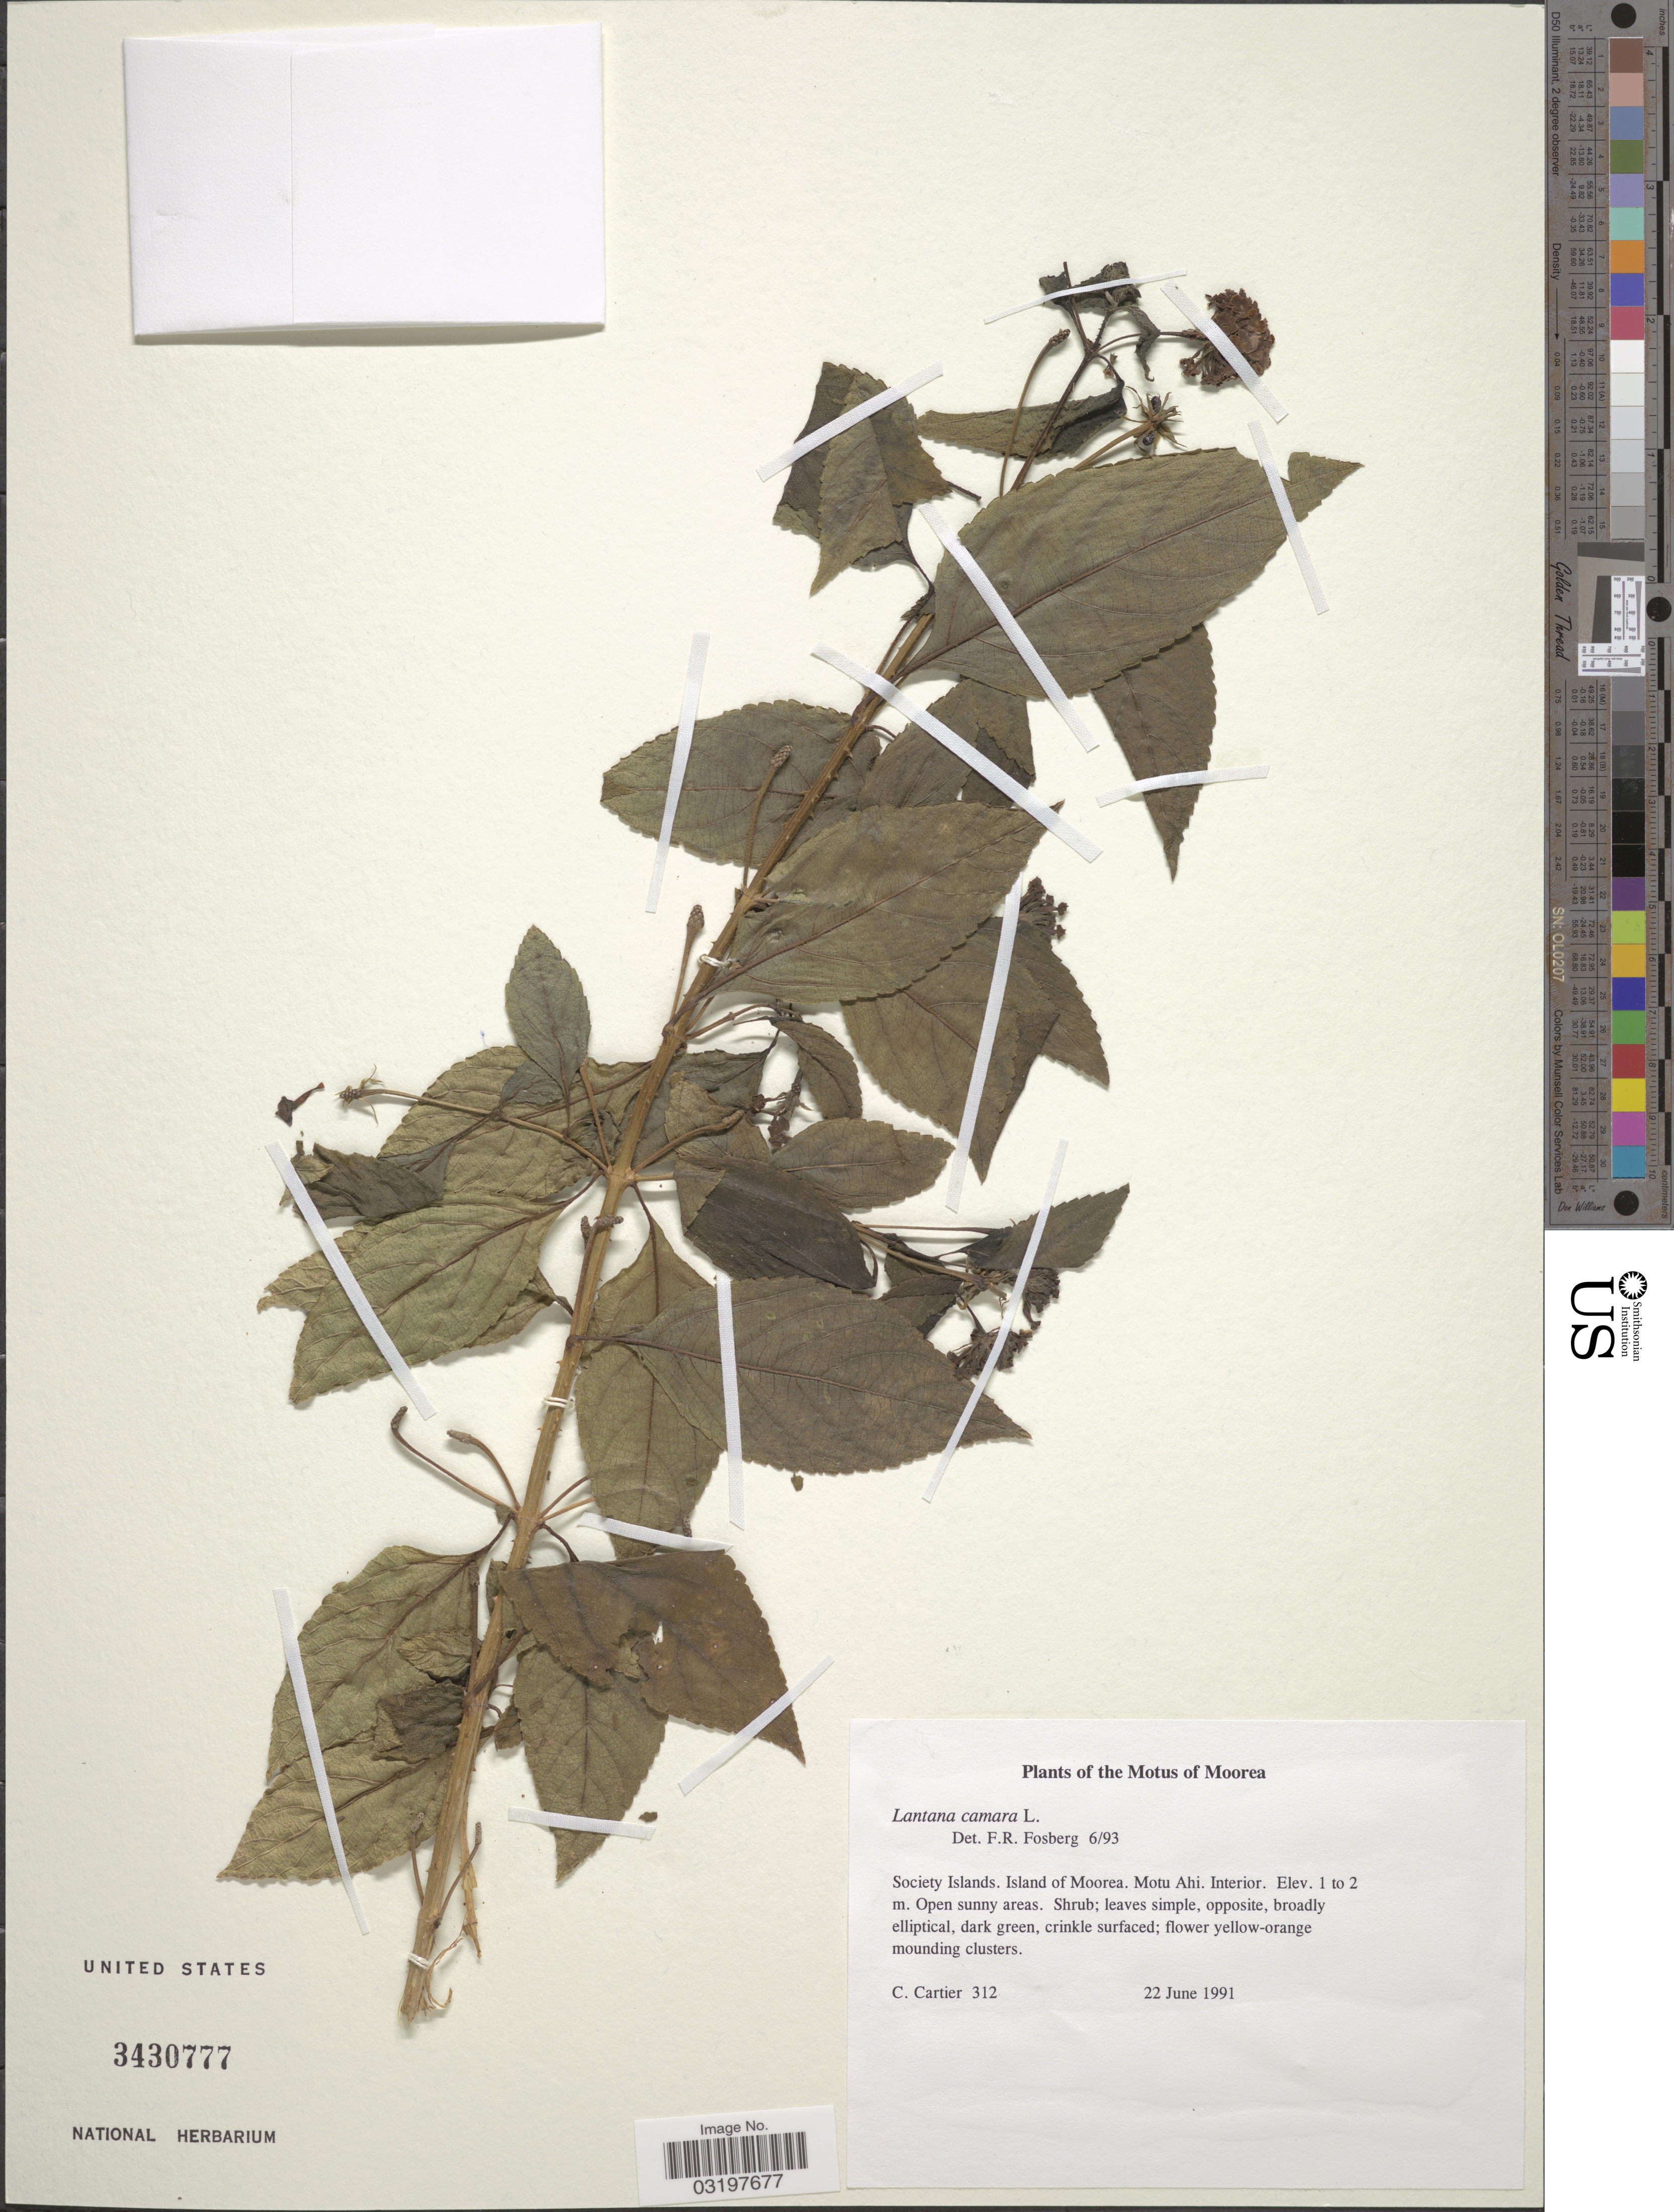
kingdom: Plantae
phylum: Tracheophyta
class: Magnoliopsida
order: Lamiales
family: Verbenaceae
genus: Lantana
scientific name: Lantana camara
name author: L.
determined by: Fosberg, F. R.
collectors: C. Cartier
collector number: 312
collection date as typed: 22 Jun 1991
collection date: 1991-06-22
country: French Polynesia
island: Moorea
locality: Interior, Ahi [Society Is.]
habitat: Open sunny areas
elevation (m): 1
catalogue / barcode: US 3430777